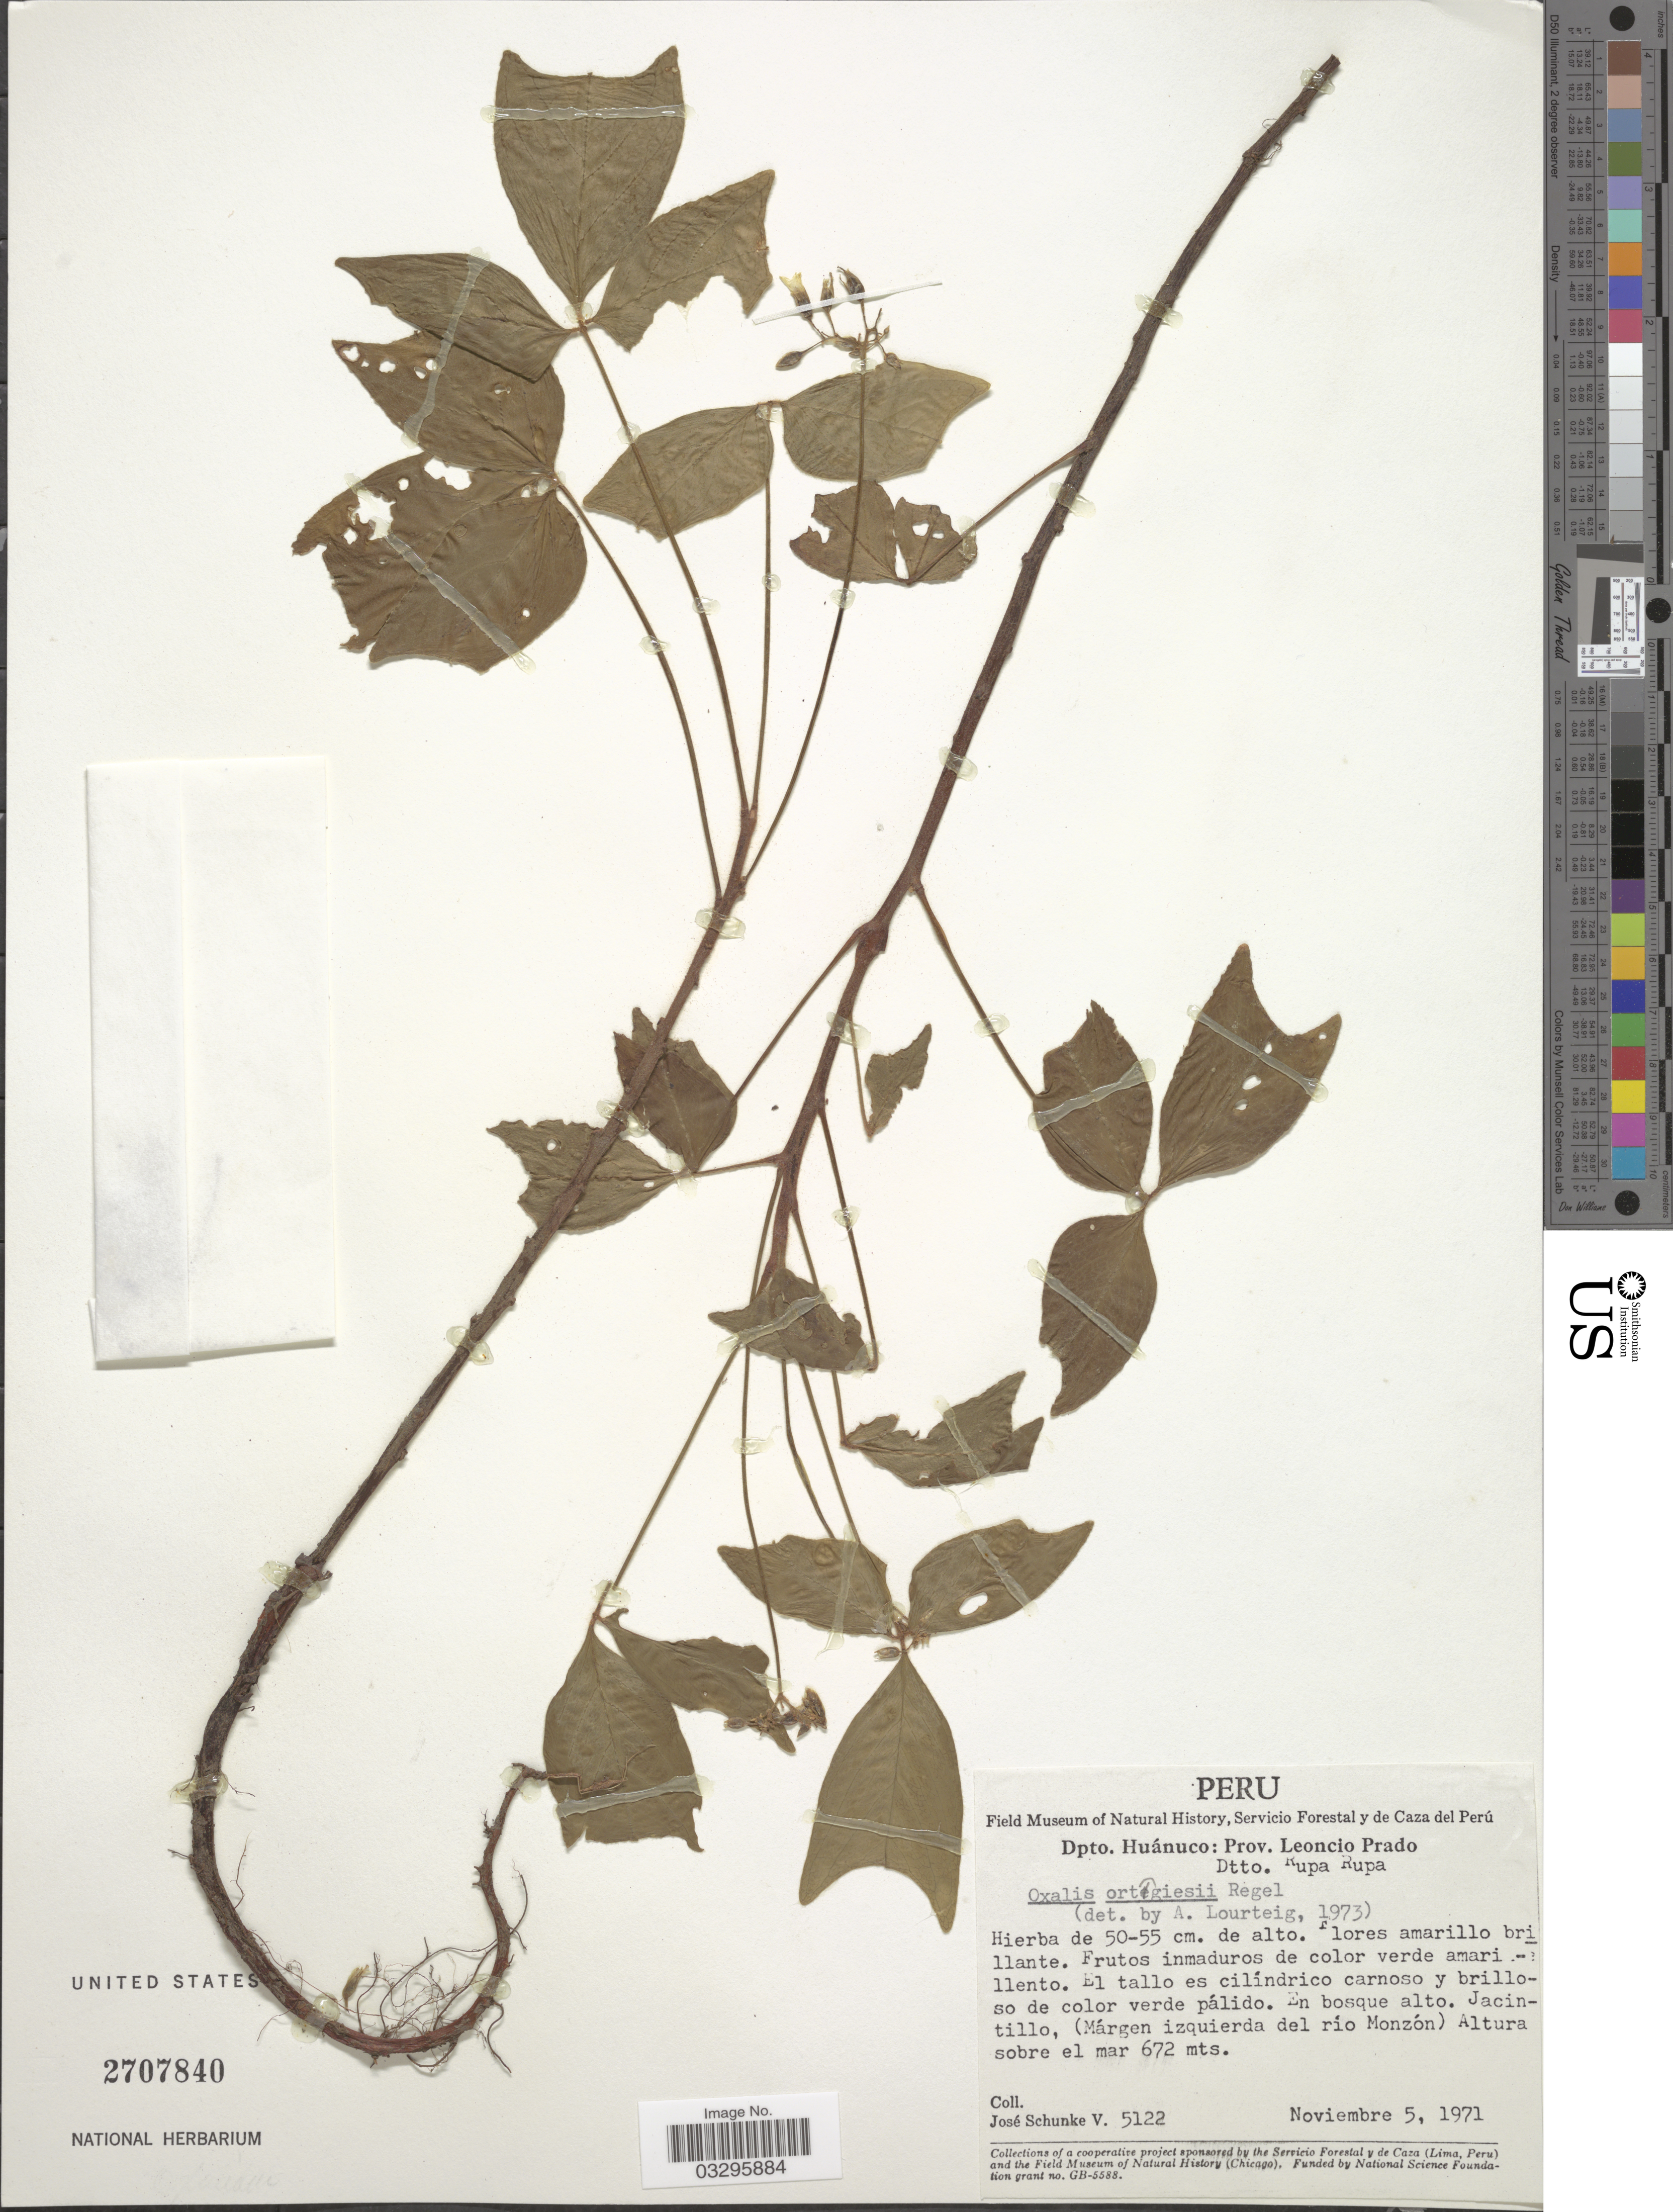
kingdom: Plantae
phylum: Tracheophyta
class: Magnoliopsida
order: Oxalidales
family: Oxalidaceae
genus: Oxalis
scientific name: Oxalis ortgiesii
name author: Regel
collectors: J. Schunke Vigo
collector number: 5122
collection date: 1971-11-05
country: Peru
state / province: Huánuco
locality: Dpto. Huánuco: Prov. Leoncio Prado. Dtto. Rupa Rupa. Jacintillo, (Márgen izquierda del río Monzón).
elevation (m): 672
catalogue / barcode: US 2707840